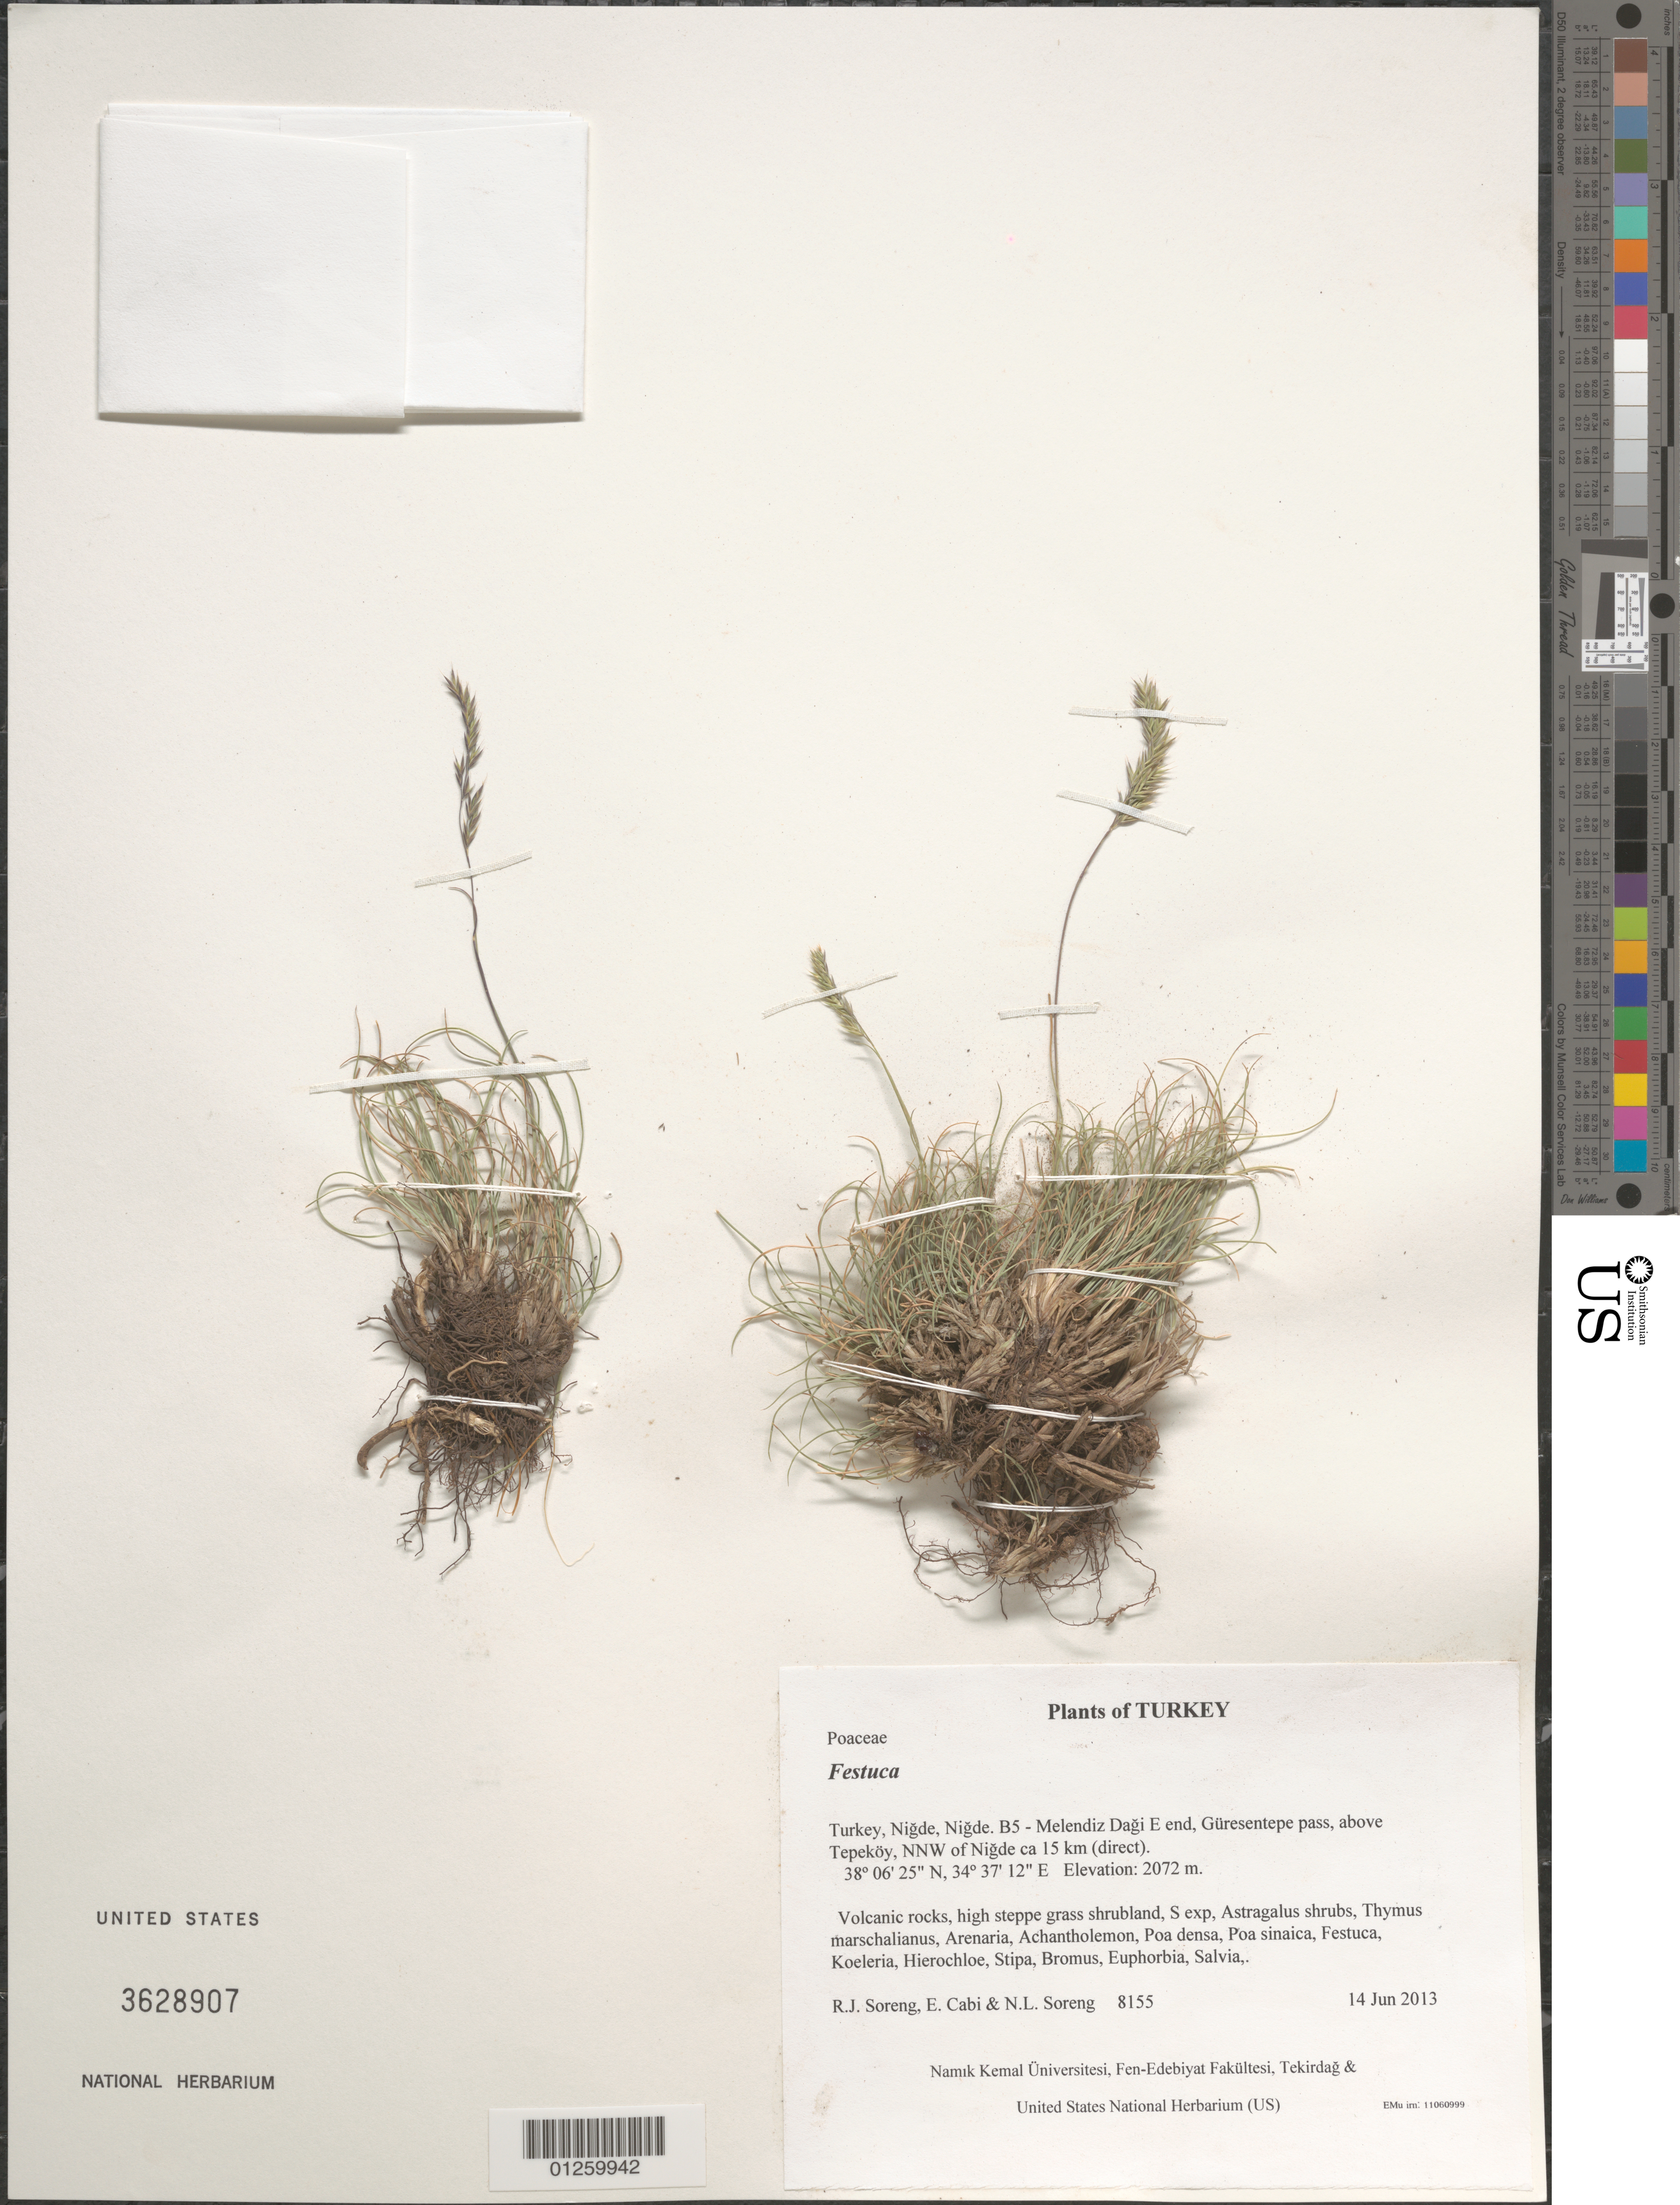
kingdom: Plantae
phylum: Tracheophyta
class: Liliopsida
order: Poales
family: Poaceae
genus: Festuca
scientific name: Festuca sp.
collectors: R. J. Soreng, E. Cabi & N. L. Soreng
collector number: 8155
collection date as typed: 2013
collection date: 2013-06-14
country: Turkey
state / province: Nigde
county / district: Nigde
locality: B5 - Melendiz Dagi E end, Güresentepe pass, above Tepeköy, NNW of Nigde ca 15 km (direct)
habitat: Volcanic rocks, high steppe grass shrubland, S exp.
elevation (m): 2072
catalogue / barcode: US 3628907